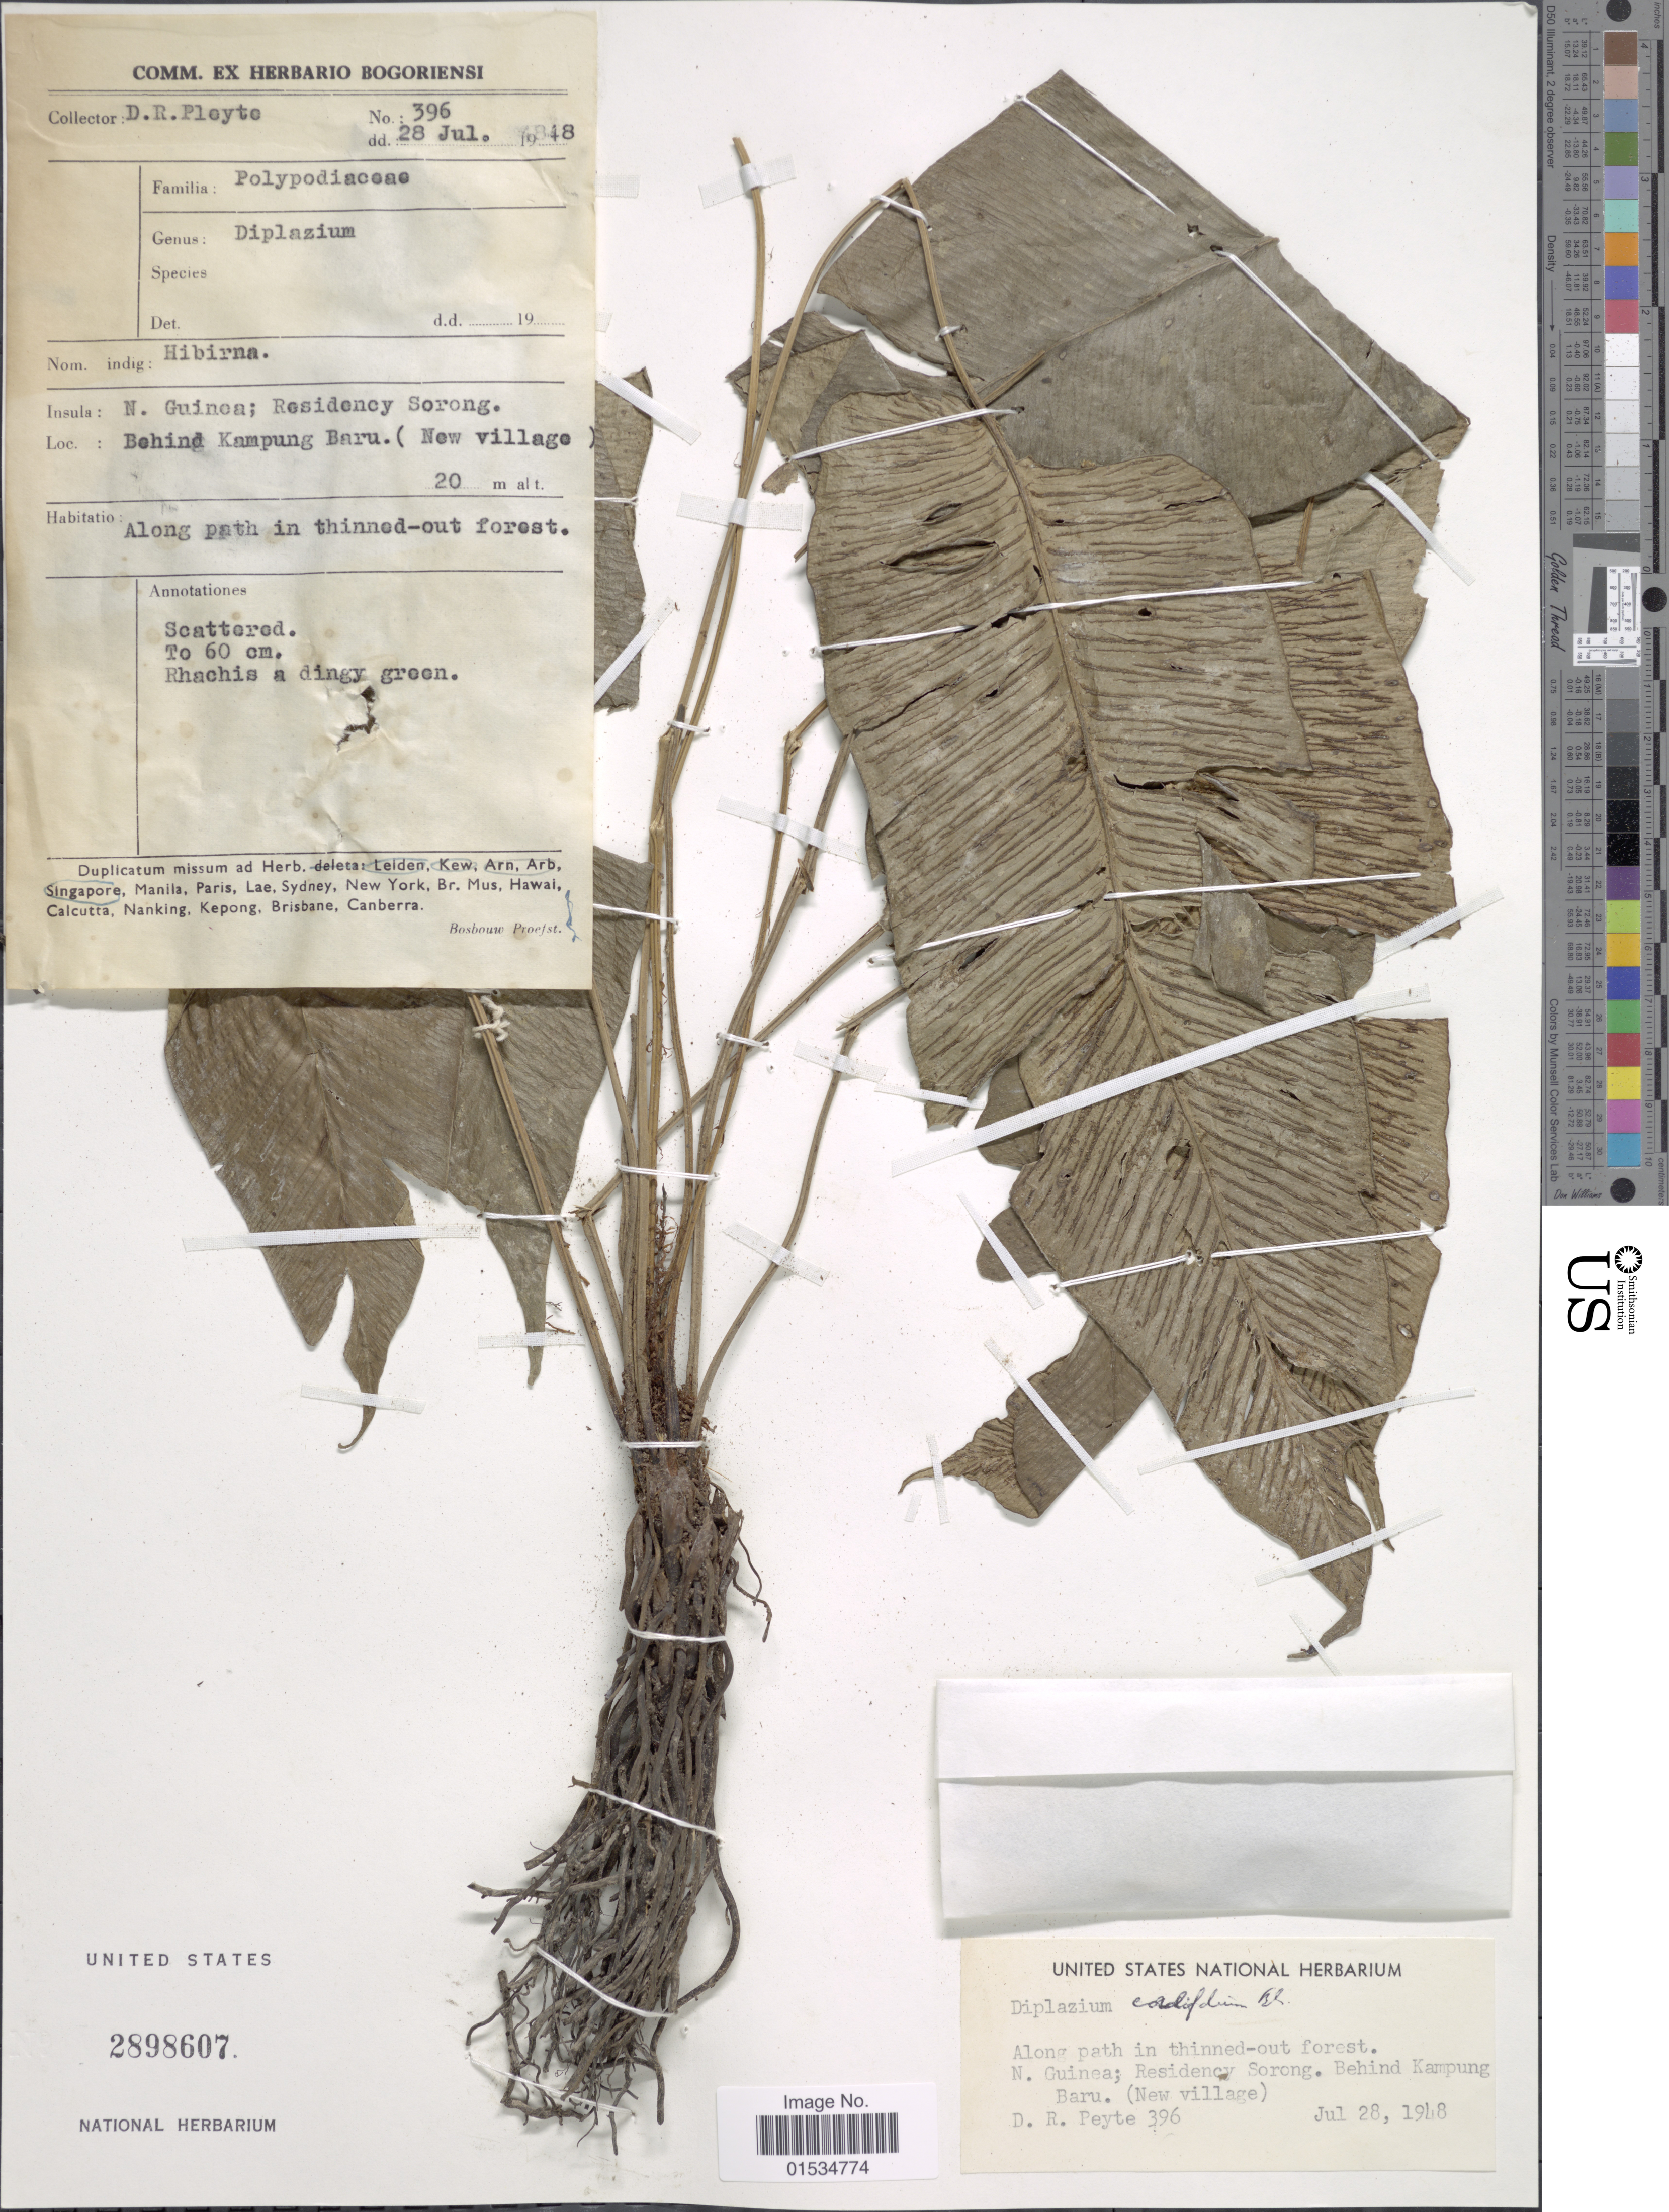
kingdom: Plantae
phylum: Tracheophyta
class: Polypodiopsida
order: Polypodiales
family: Athyriaceae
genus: Diplazium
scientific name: Diplazium cordifolium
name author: Blume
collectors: D. Peyte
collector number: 396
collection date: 1948-07-28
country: Papua New Guinea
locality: N. Guinea; Residency Sorong. Behind Kampung Baru (New Village)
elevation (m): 20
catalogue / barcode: US 2898607